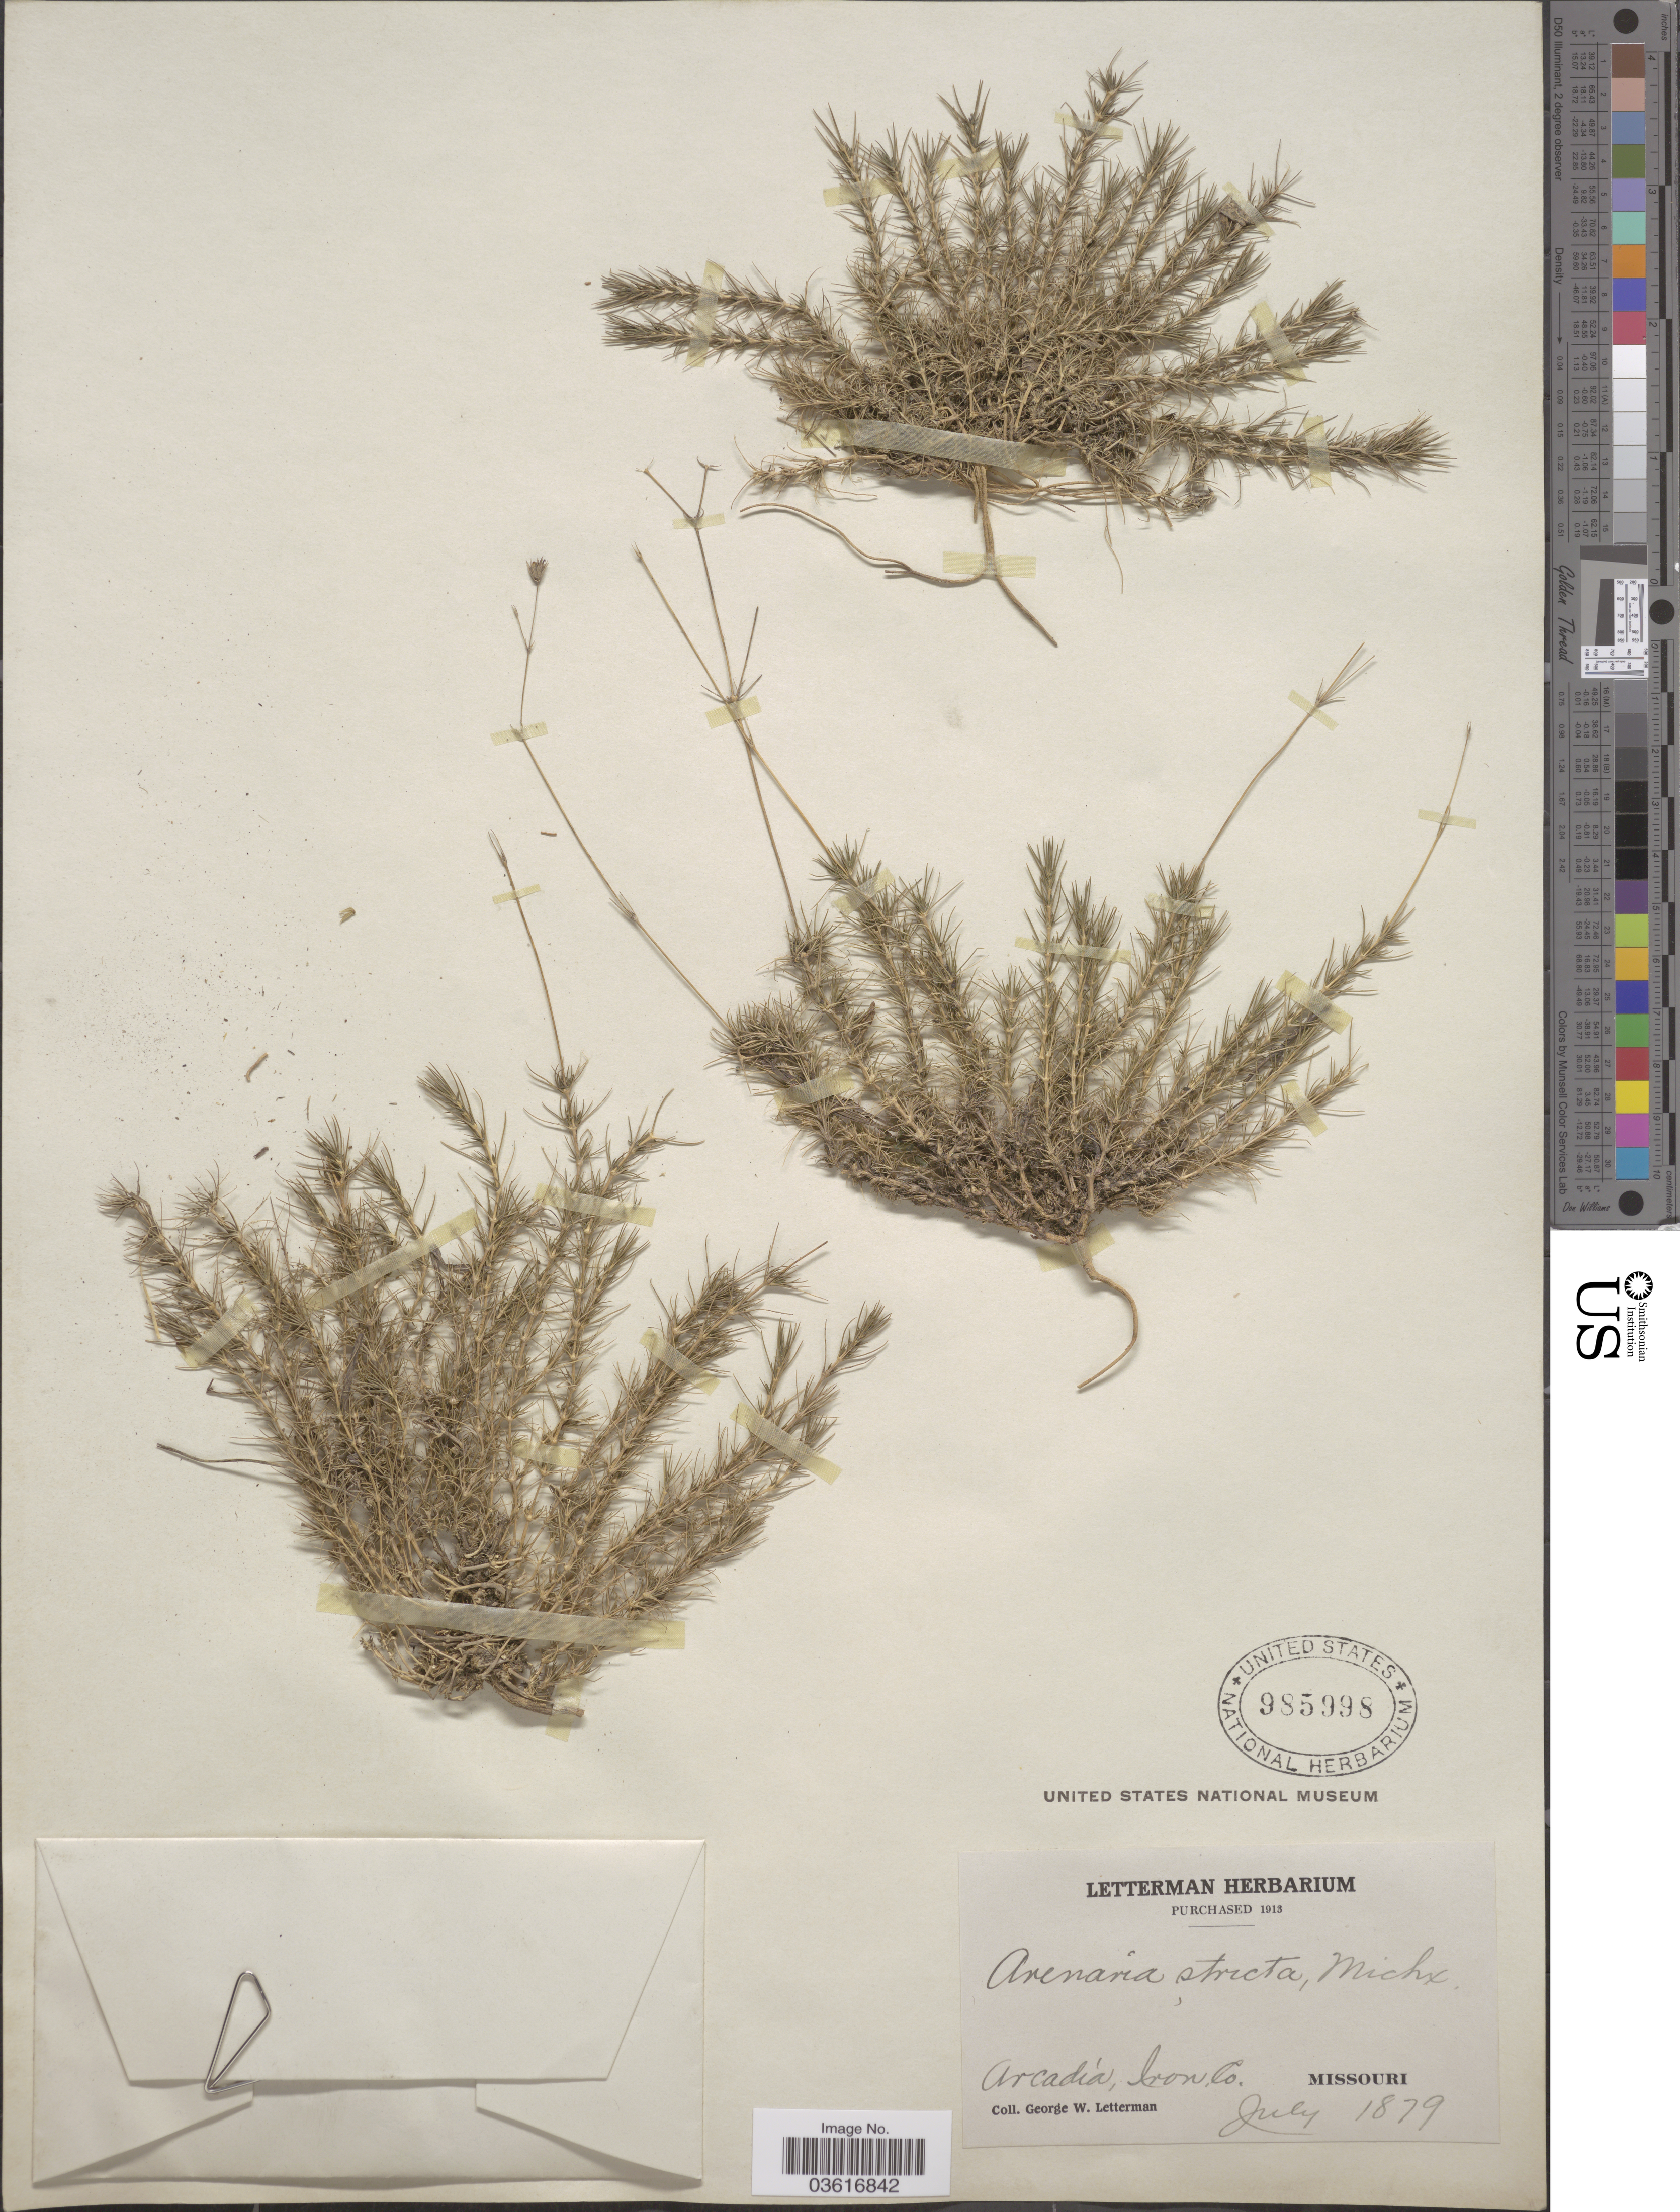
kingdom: Plantae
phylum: Tracheophyta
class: Magnoliopsida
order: Caryophyllales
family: Caryophyllaceae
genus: Minuartia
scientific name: Minuartia stricta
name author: (Sw.) Hiern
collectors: G. W. Letterman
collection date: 1879-07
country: United States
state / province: Missouri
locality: Arcadia, Iron Co.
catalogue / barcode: US 985998